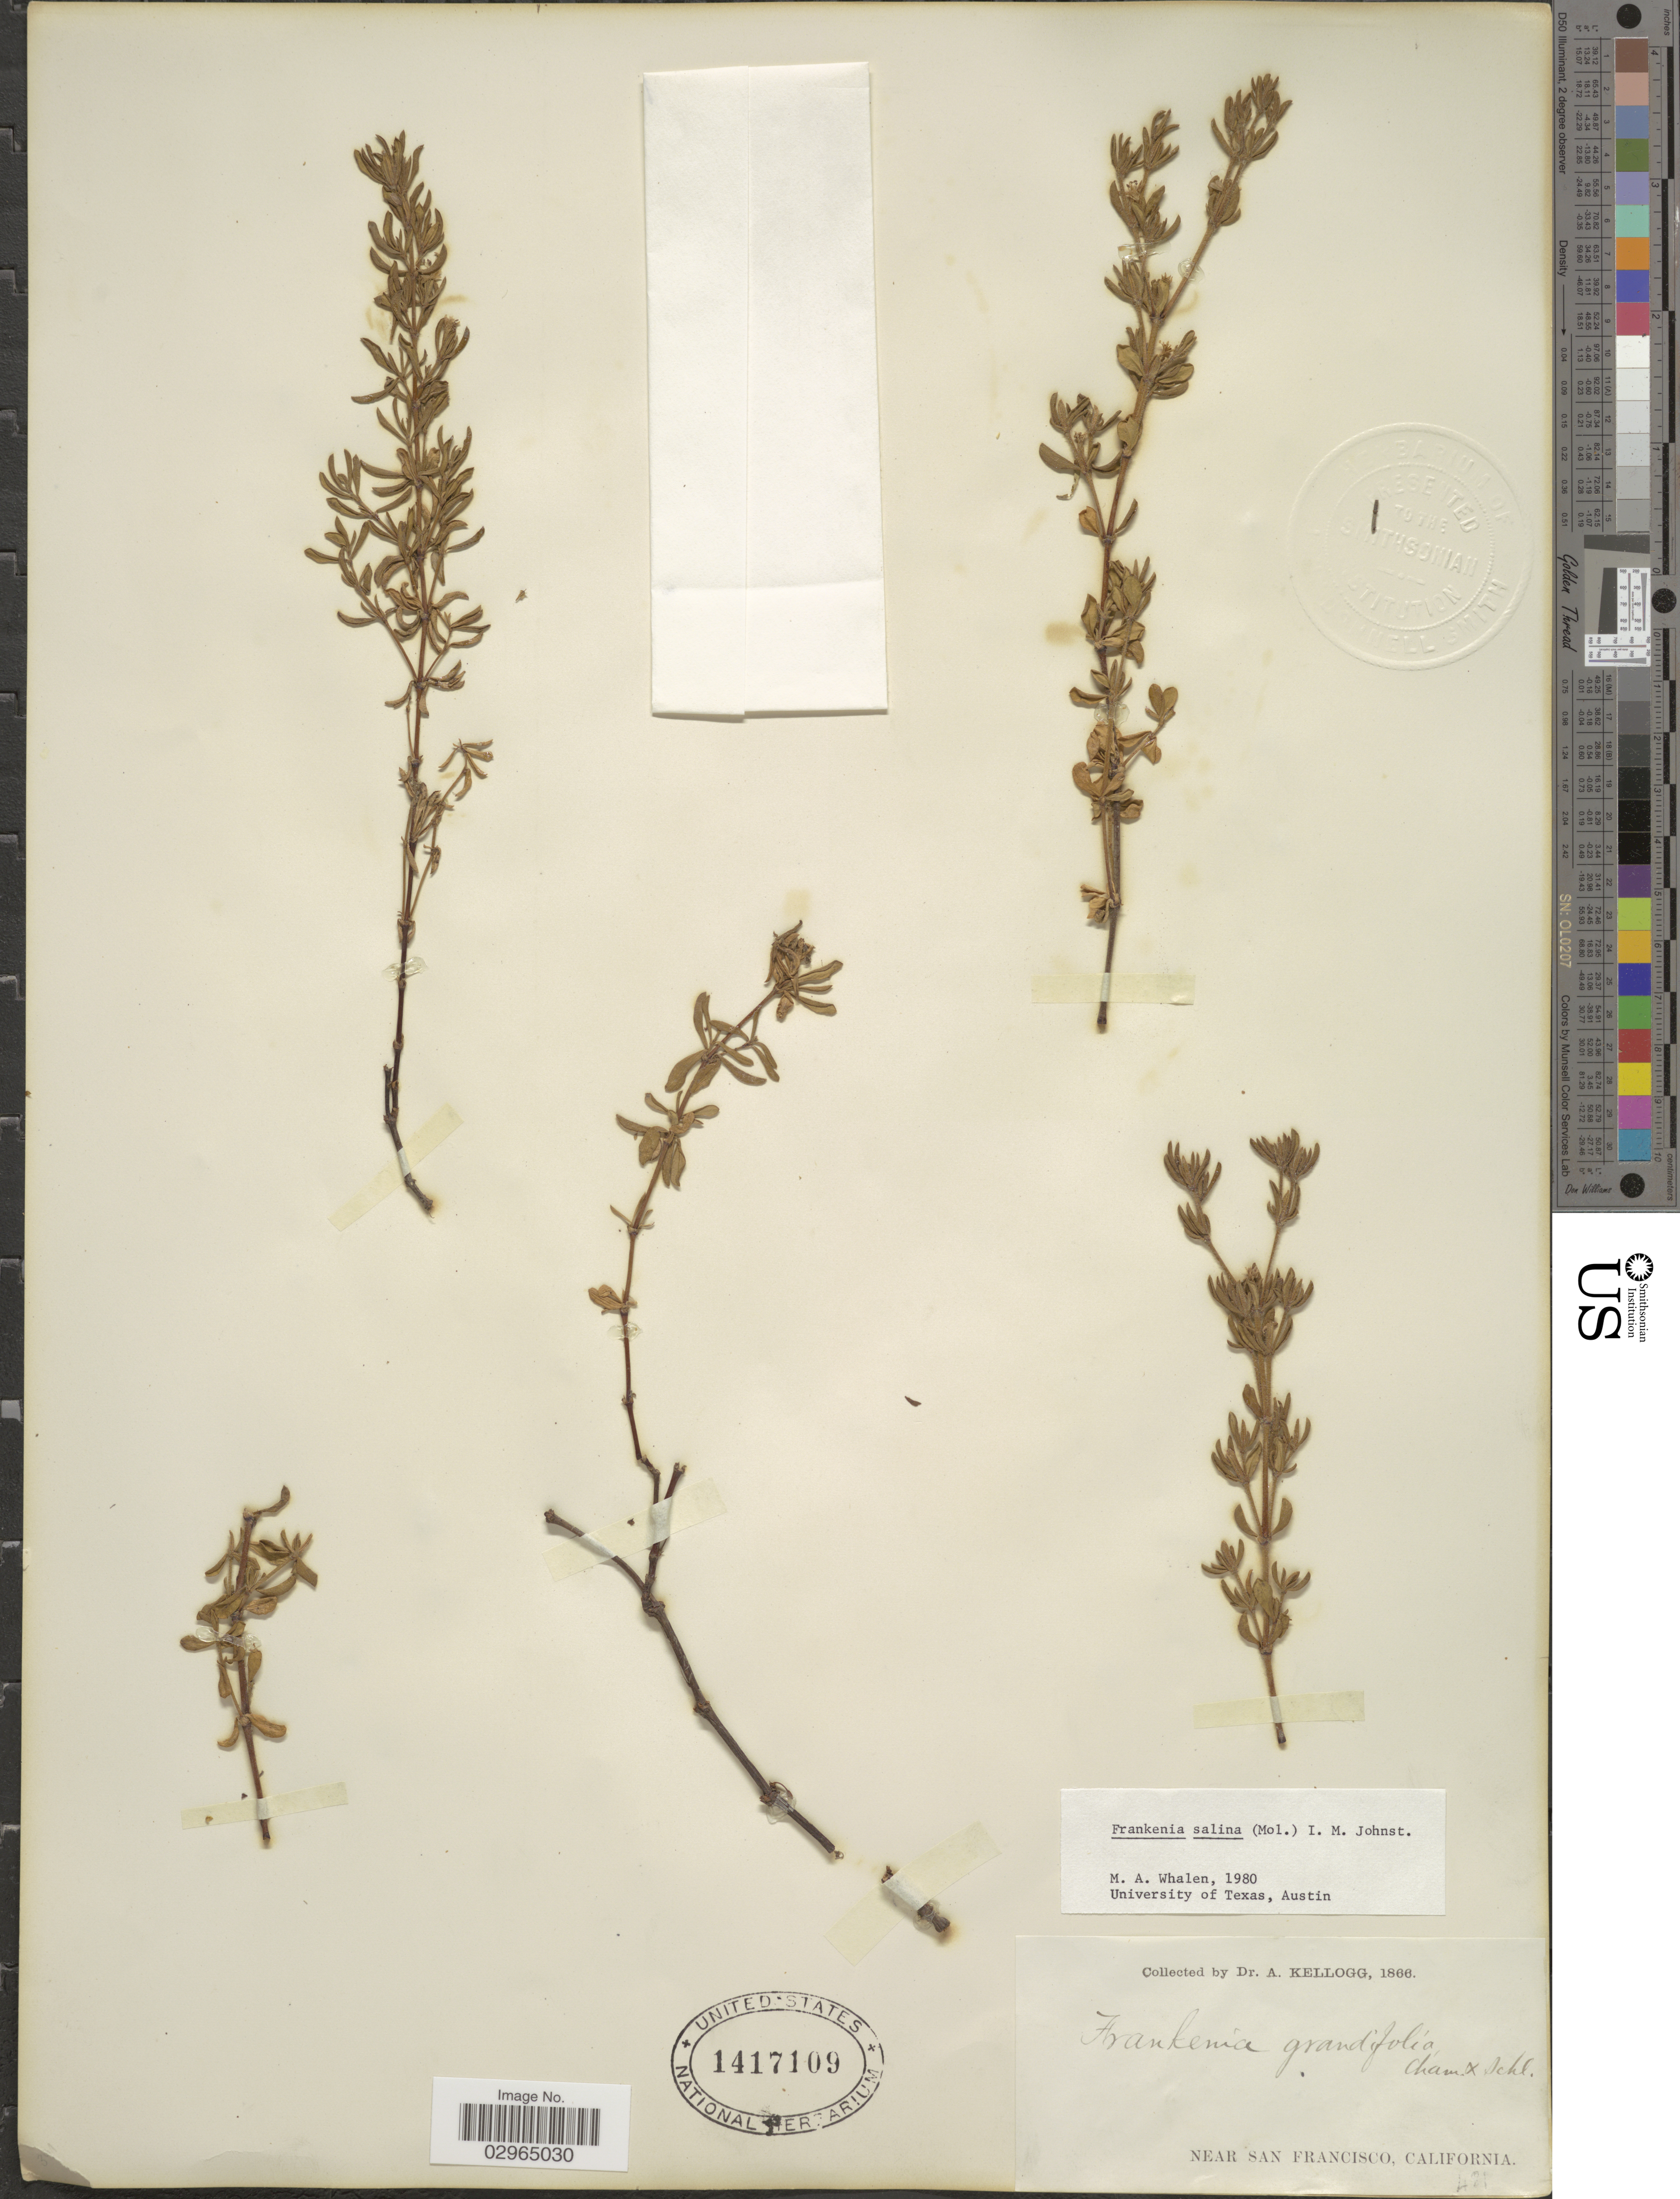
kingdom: Plantae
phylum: Tracheophyta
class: Magnoliopsida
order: Caryophyllales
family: Frankeniaceae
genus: Frankenia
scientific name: Frankenia salina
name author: (Molina) I.M. Johnst.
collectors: A. Kellogg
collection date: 1866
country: United States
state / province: California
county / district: San Francisco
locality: Near San Francisco.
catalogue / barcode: US 1417109